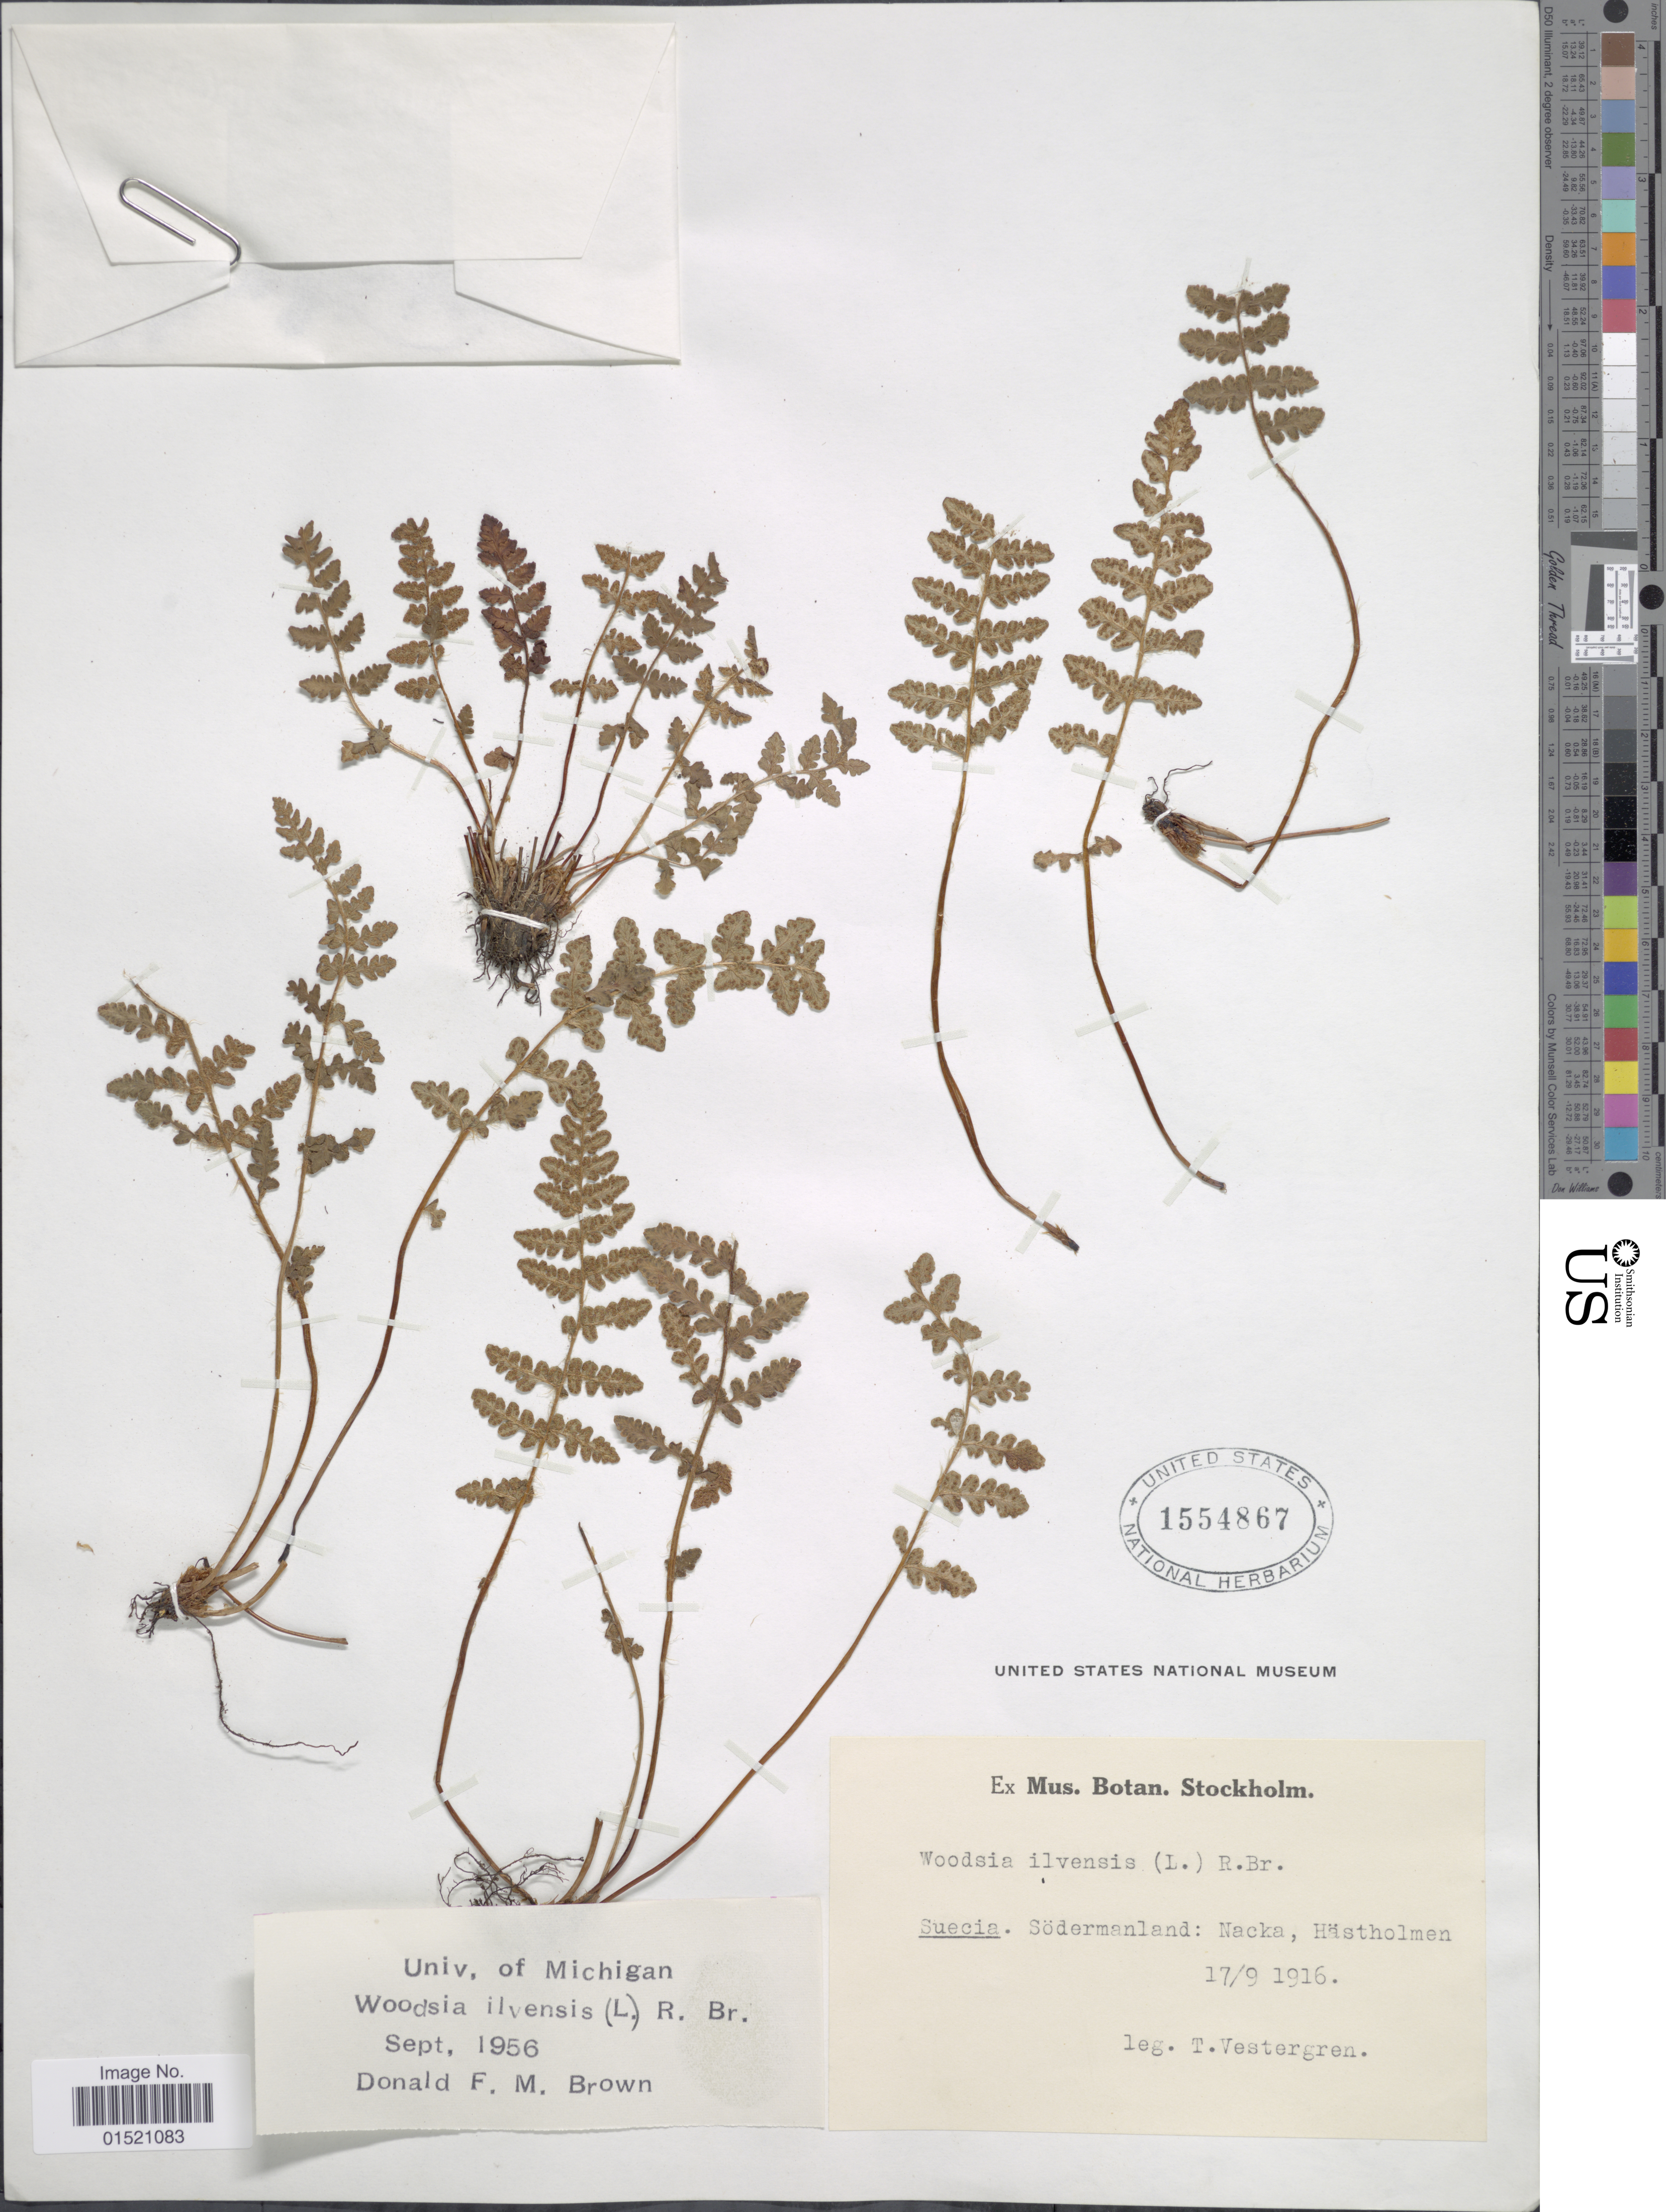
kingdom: Plantae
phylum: Tracheophyta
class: Polypodiopsida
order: Polypodiales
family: Woodsiaceae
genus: Woodsia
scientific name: Woodsia ilvensis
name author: (L.) R. Br.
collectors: T. Vestergren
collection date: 1916-09-17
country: Sweden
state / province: Sodermanland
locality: Södermanland: Nacka, Hästholmen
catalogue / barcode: US 1554867